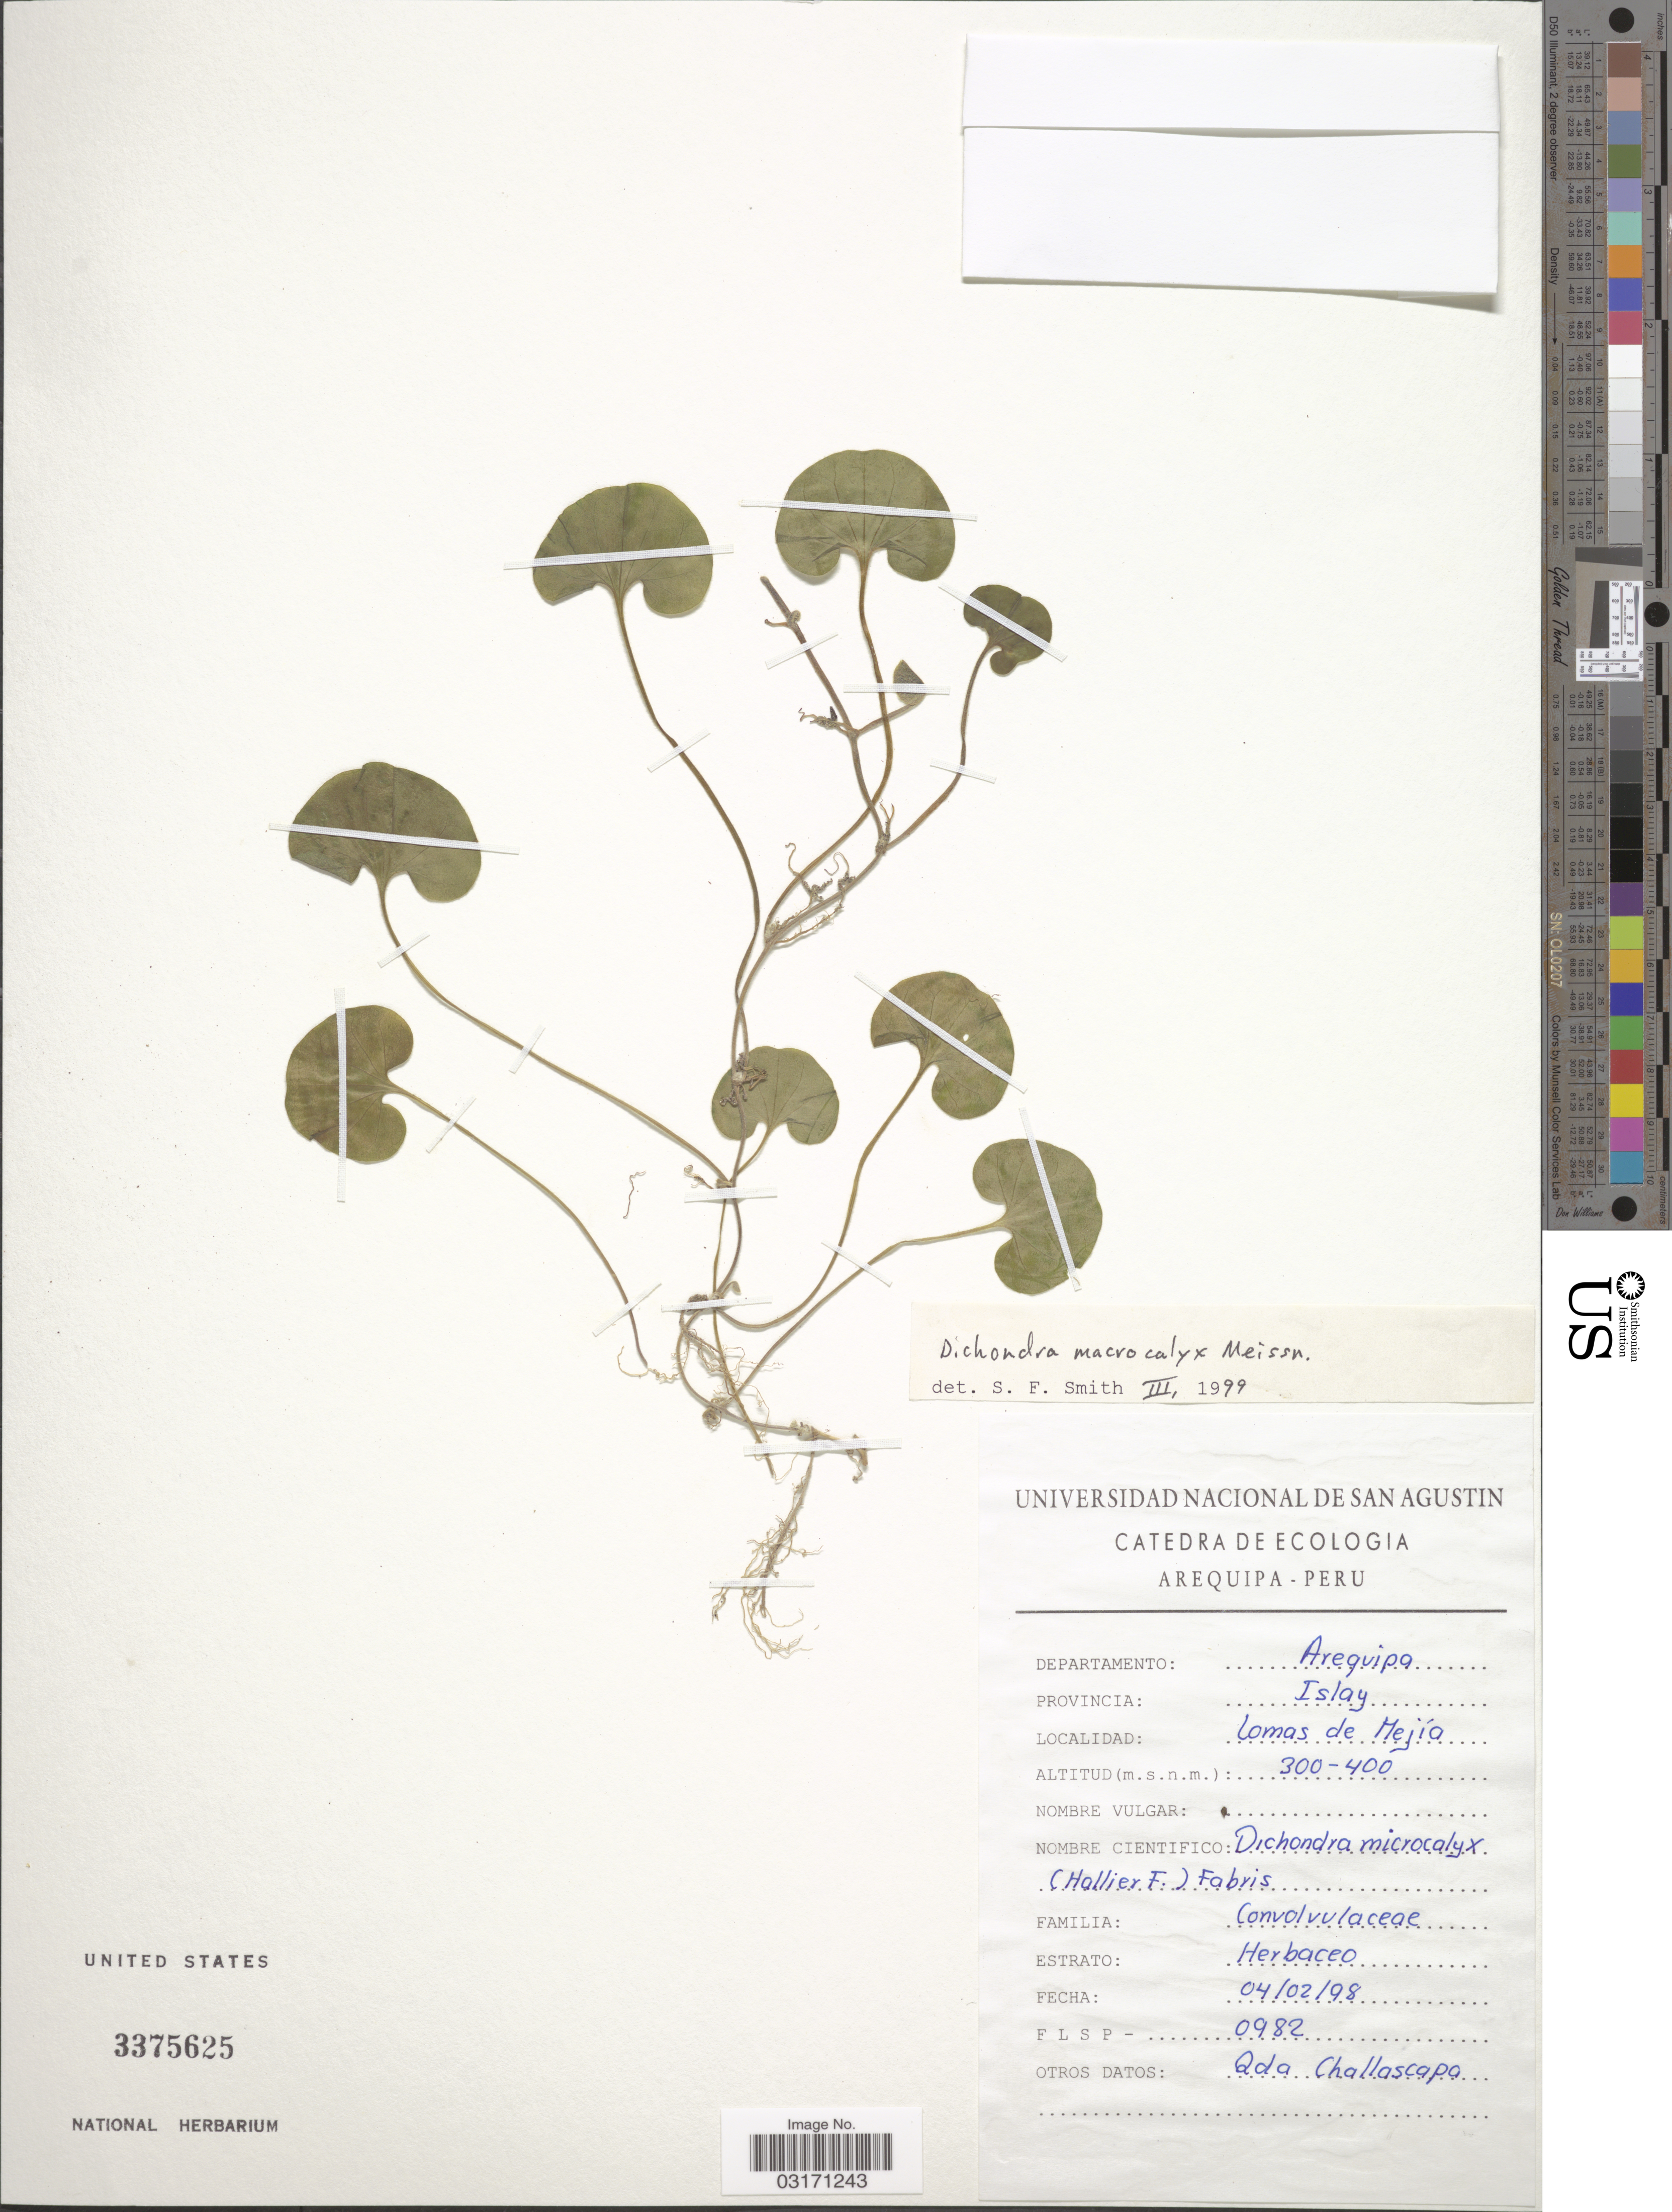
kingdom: Plantae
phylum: Tracheophyta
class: Magnoliopsida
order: Solanales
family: Convolvulaceae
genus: Dichondra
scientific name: Dichondra macrocalyx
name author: Meisn.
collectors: F. L. S. P.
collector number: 0982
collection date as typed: Transcribed d/m/y: 4/2/98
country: Peru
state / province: Arequipa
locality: Departamento Arequipa. Provincia: Islay. Lomas de Mejía.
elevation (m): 300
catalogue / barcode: US 3375625